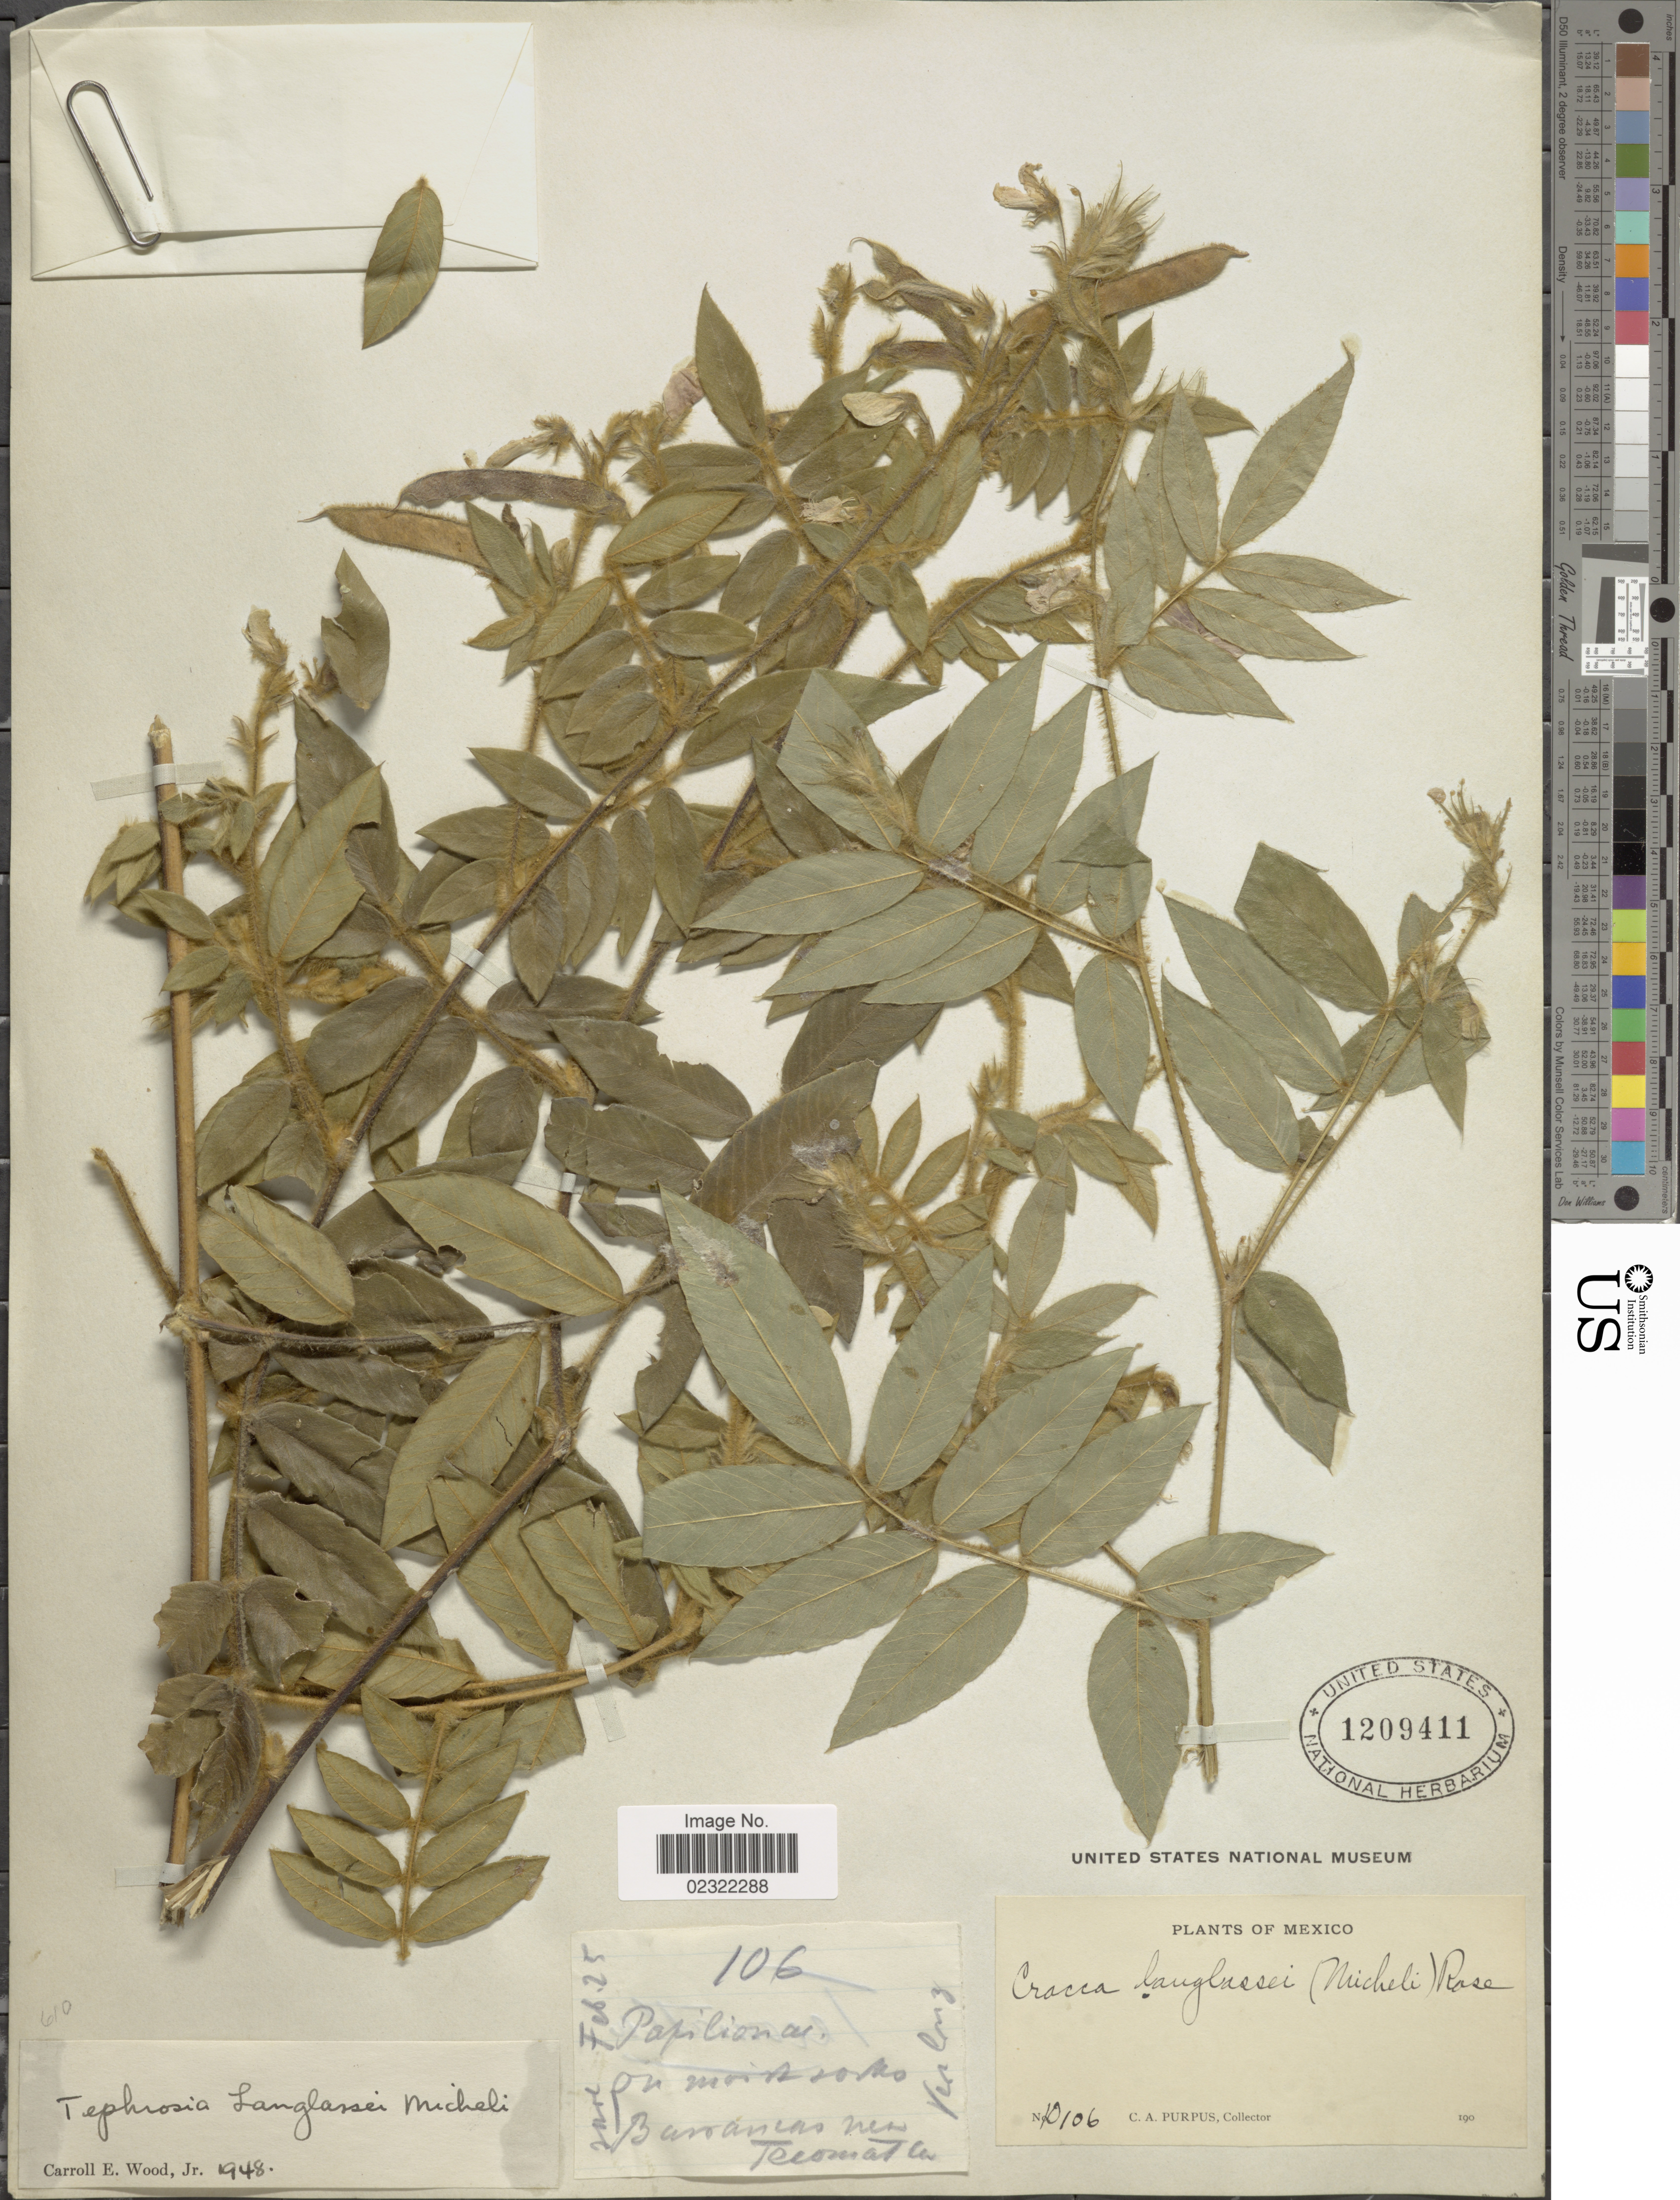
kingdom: Plantae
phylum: Tracheophyta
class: Magnoliopsida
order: Fabales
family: Fabaceae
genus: Tephrosia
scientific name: Tephrosia langlassei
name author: Micheli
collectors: C. A. Purpus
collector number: D106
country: Mexico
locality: Mexico,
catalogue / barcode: US 1209411